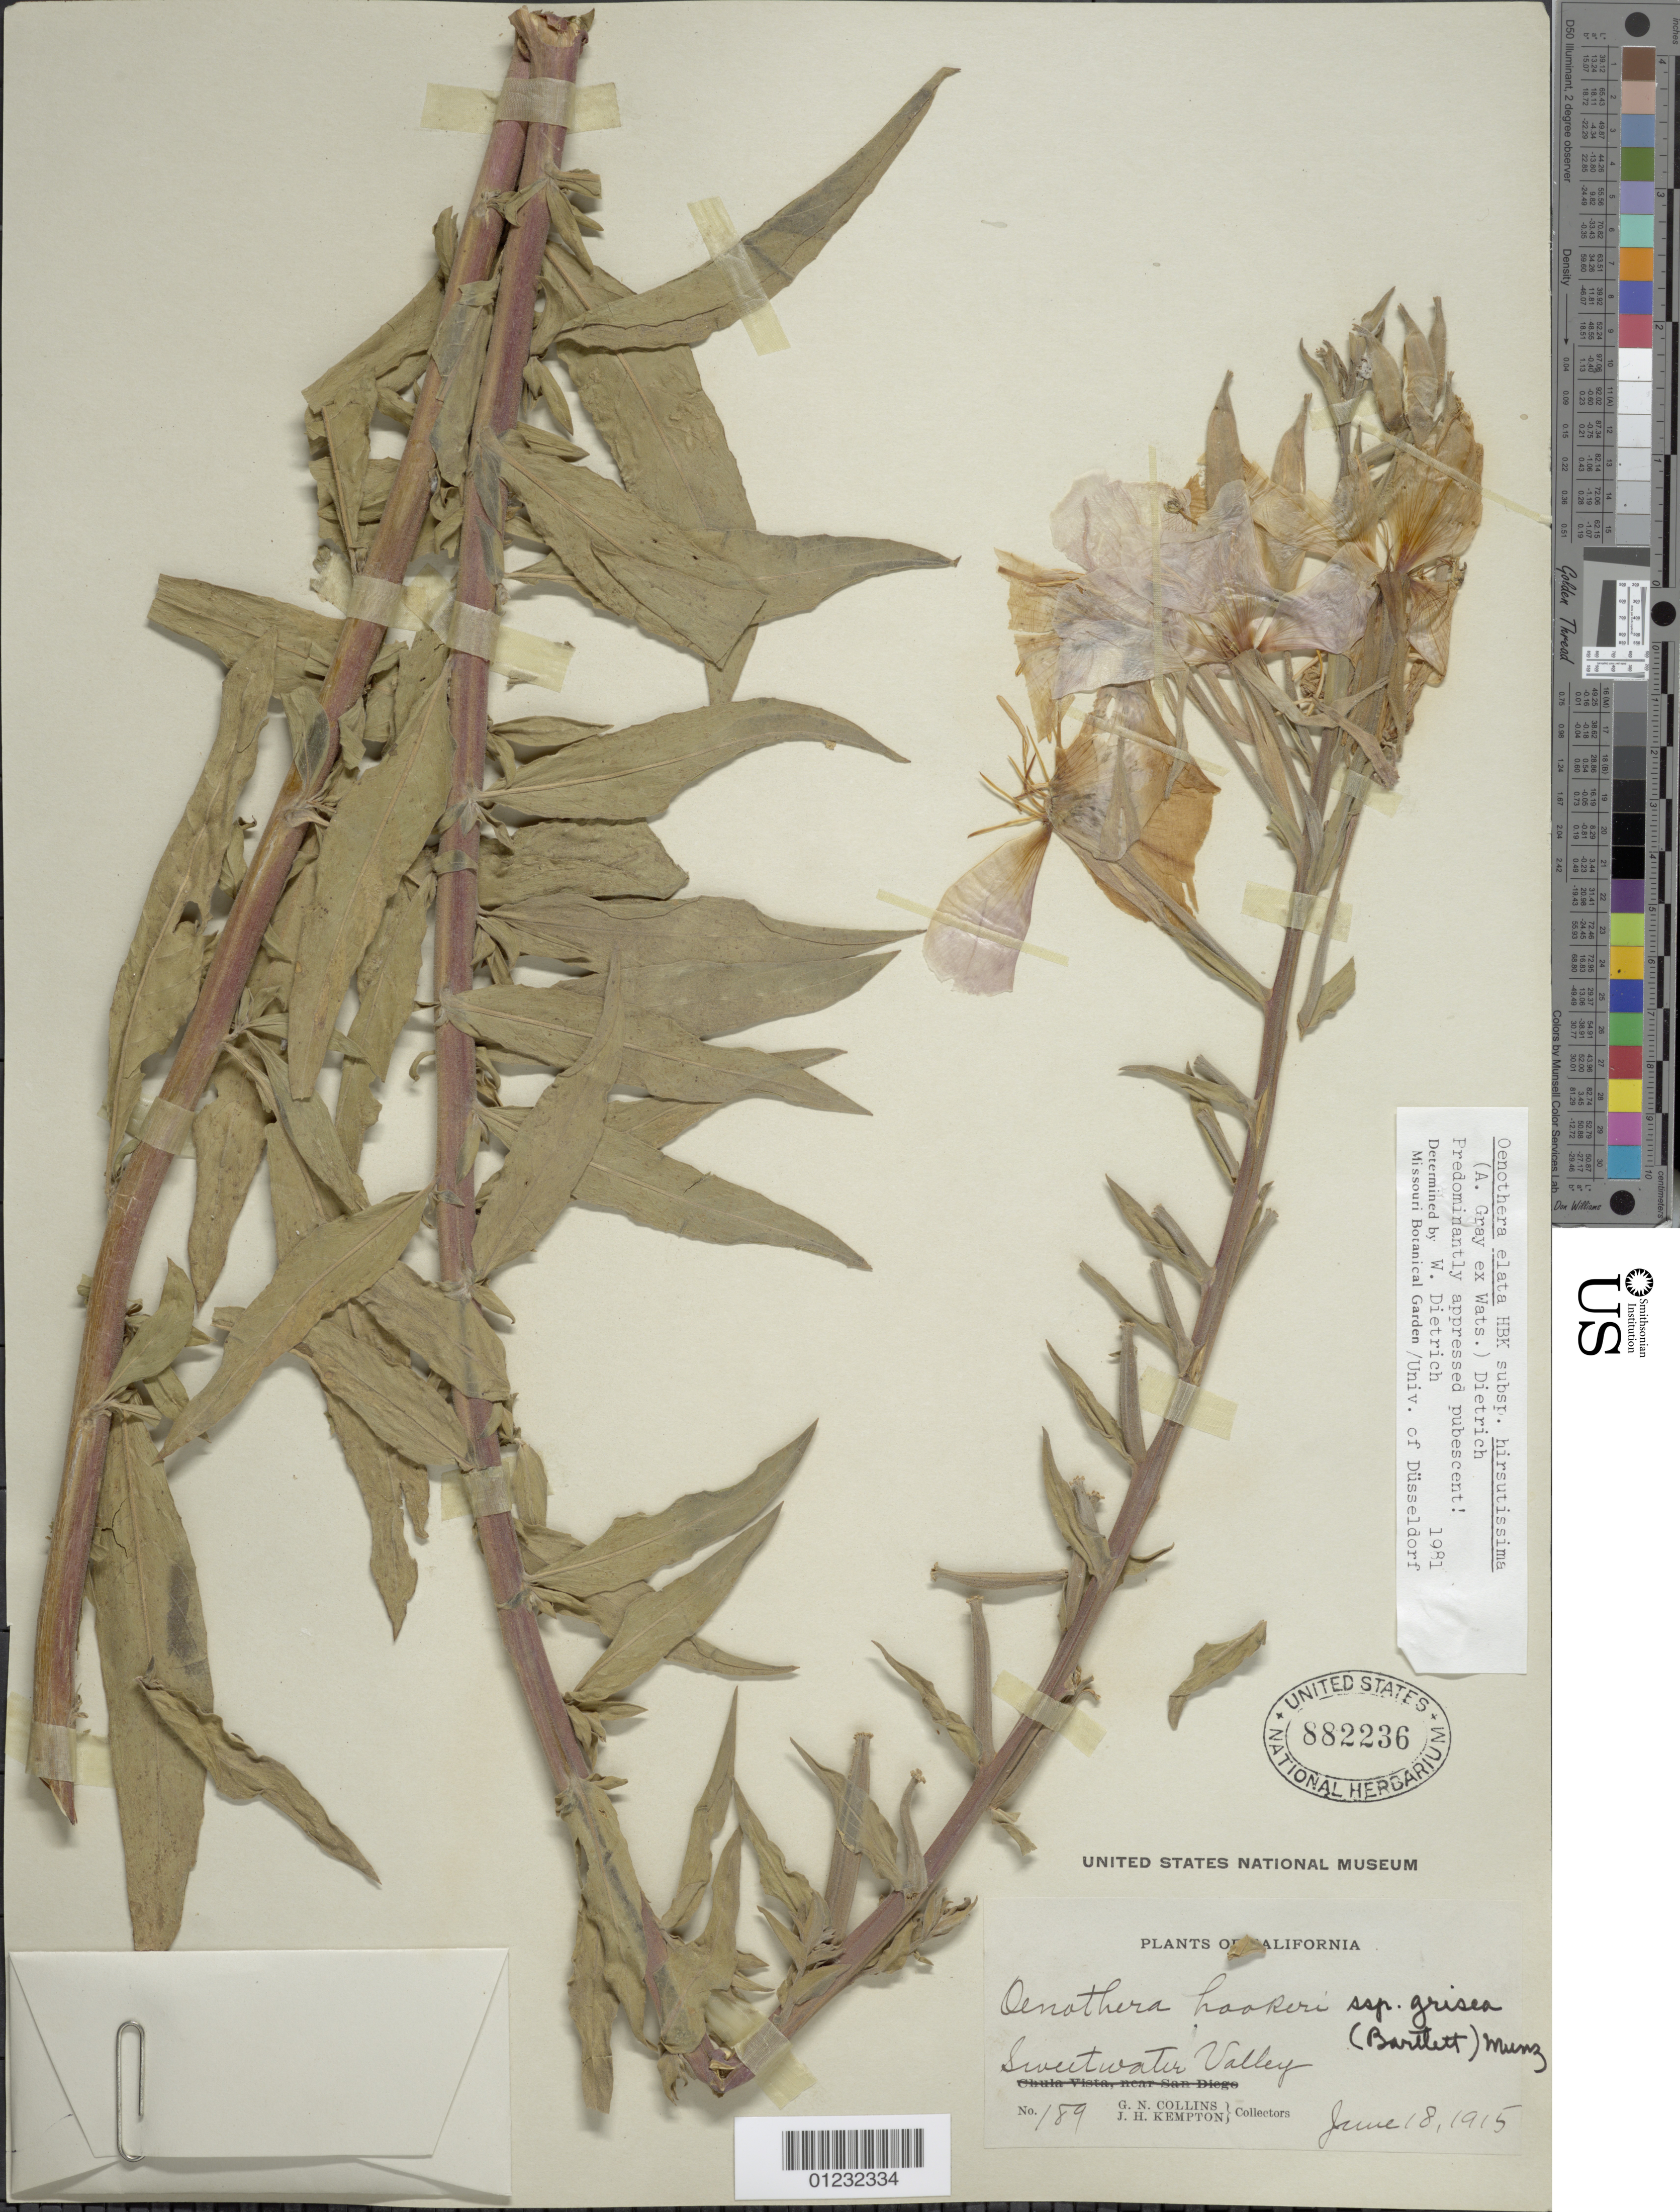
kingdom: Plantae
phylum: Tracheophyta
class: Magnoliopsida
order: Myrtales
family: Onagraceae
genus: Oenothera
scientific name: Oenothera elata subsp. hirsutissima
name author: (A. Gray ex S. Watson) W. Dietr.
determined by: Dietrich, W.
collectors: G. Collins & J. H. Kempton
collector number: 189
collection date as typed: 18 Jun 1915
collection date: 1915-06-18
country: United States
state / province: California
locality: Sweetwater valley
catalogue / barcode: US 882236